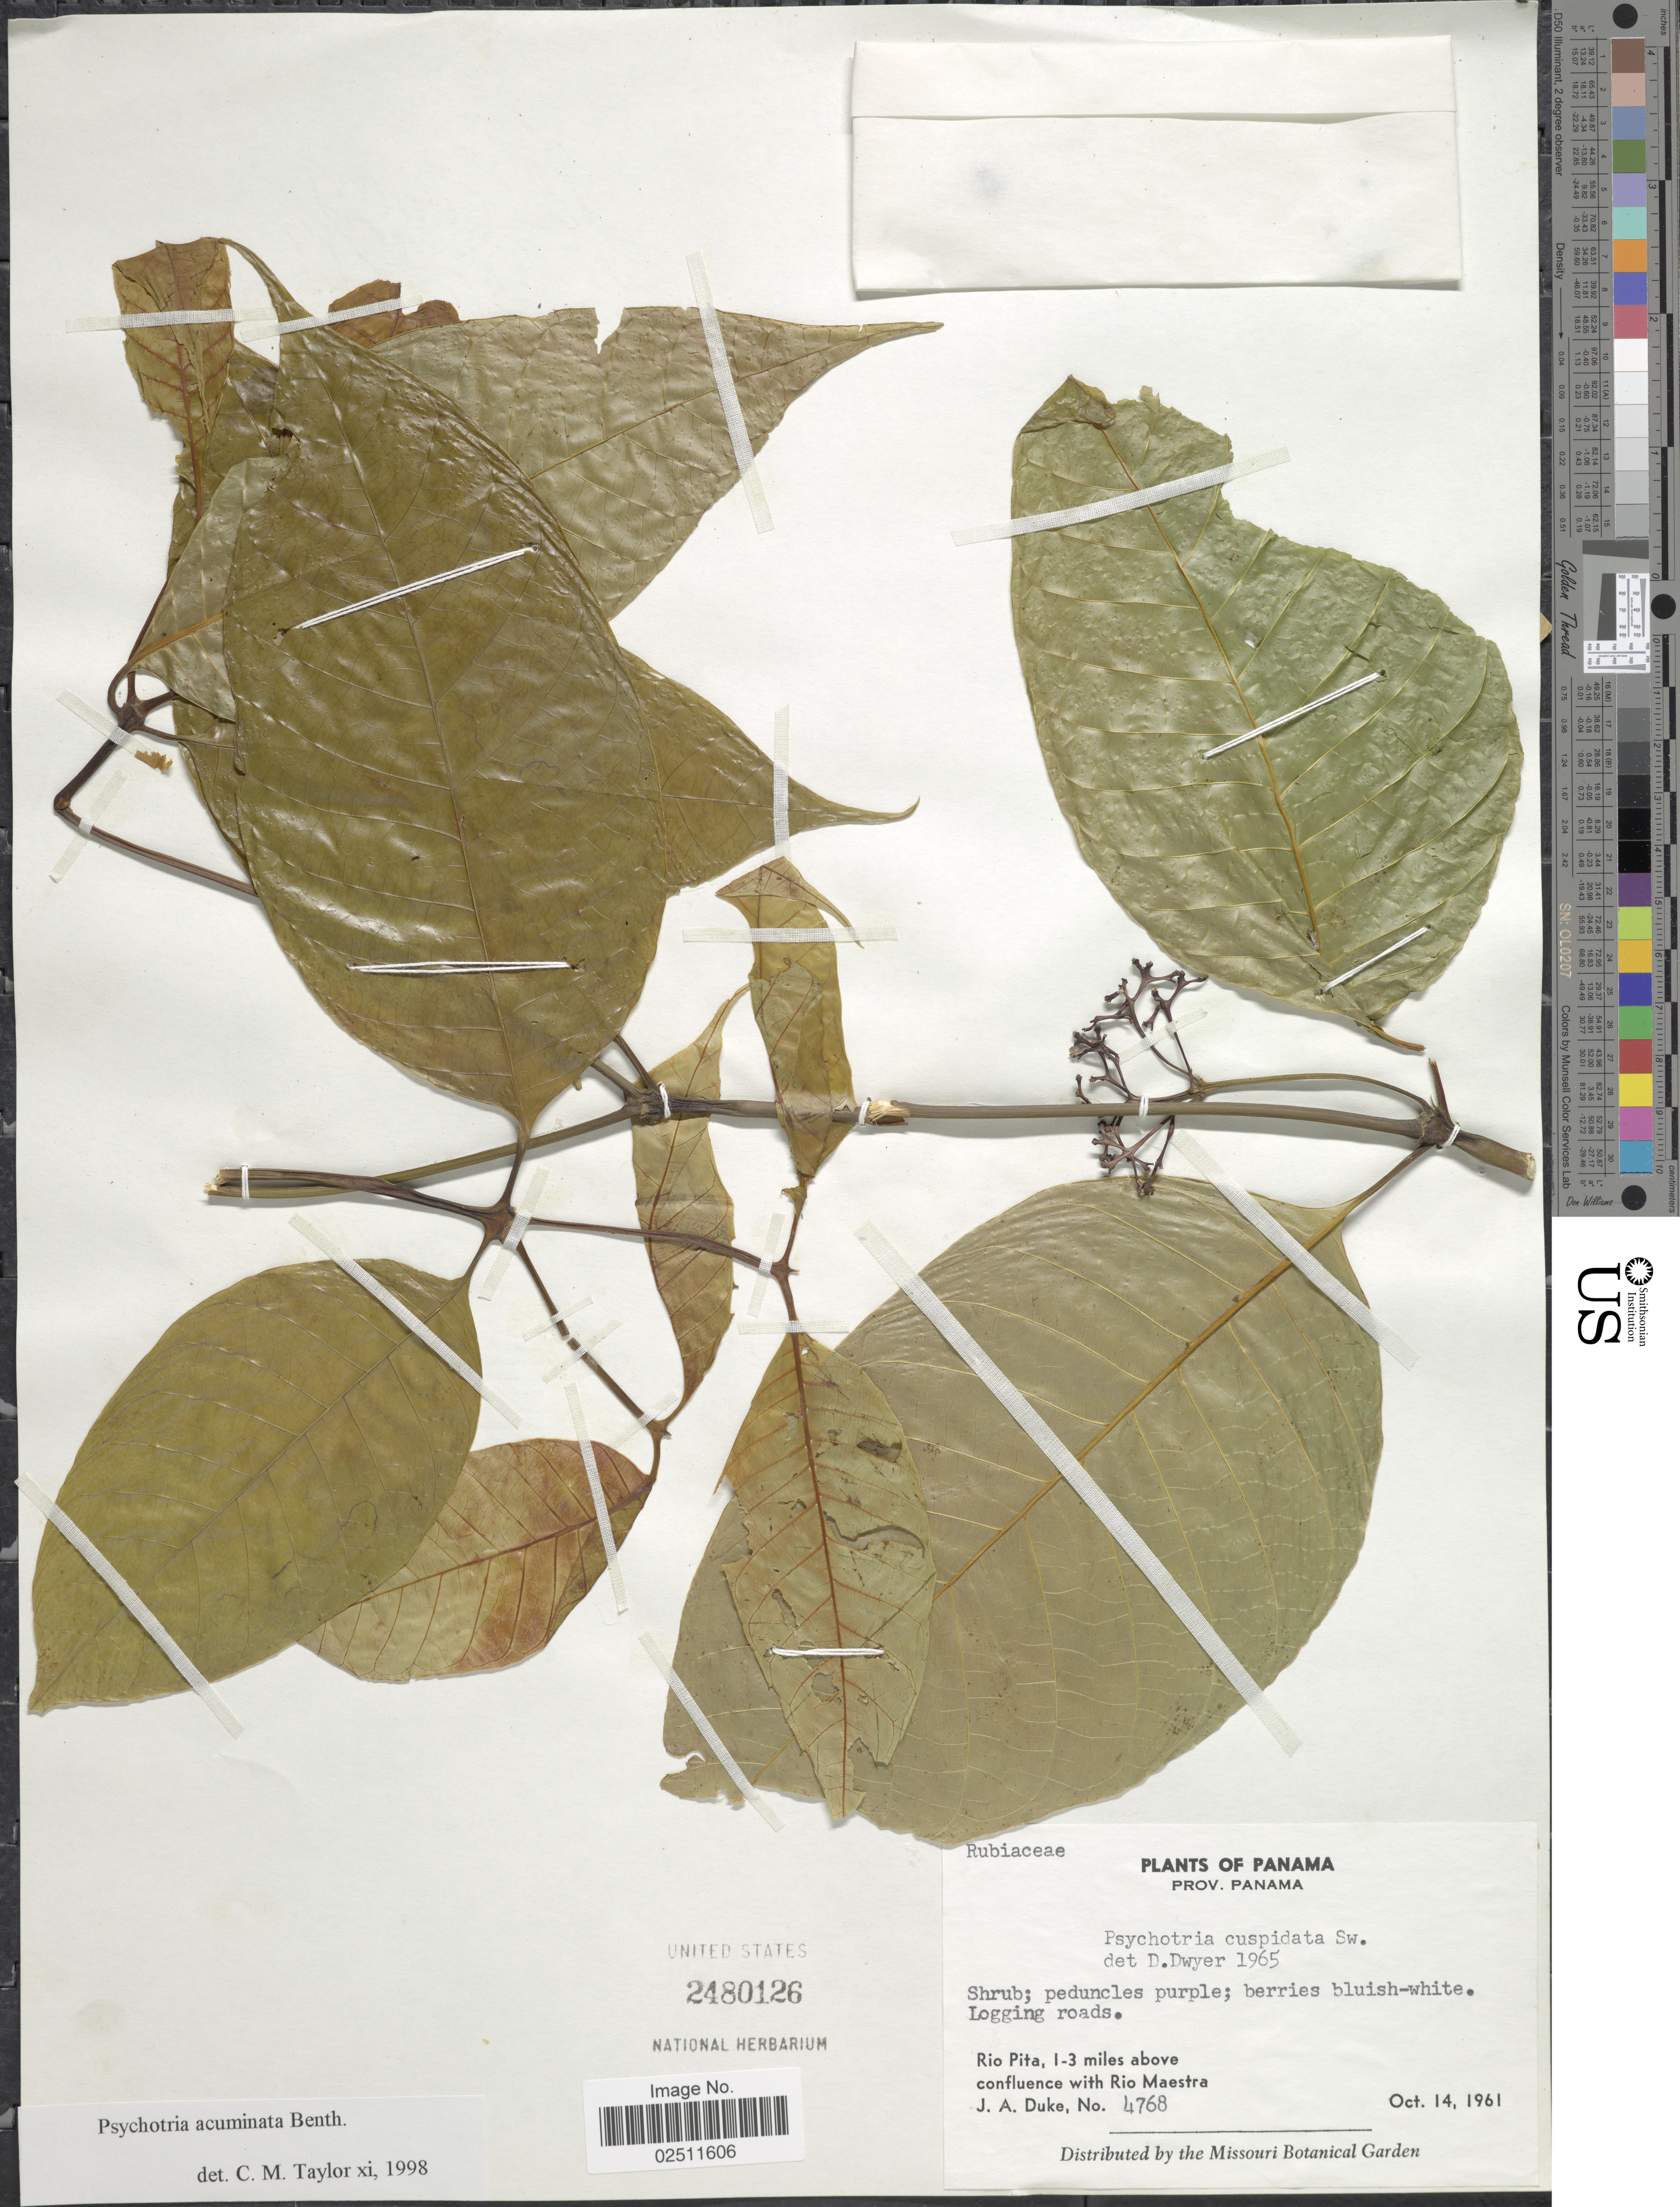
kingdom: Plantae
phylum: Tracheophyta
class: Magnoliopsida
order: Gentianales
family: Rubiaceae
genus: Psychotria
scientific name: Psychotria acuminata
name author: Benth.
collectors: J. A. Duke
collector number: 4768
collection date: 1961-10-14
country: Panama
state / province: Panamá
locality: Logging roads. Rio Pita, 1-3 miles above confluence with Rio Maestra.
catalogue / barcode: US 2480126